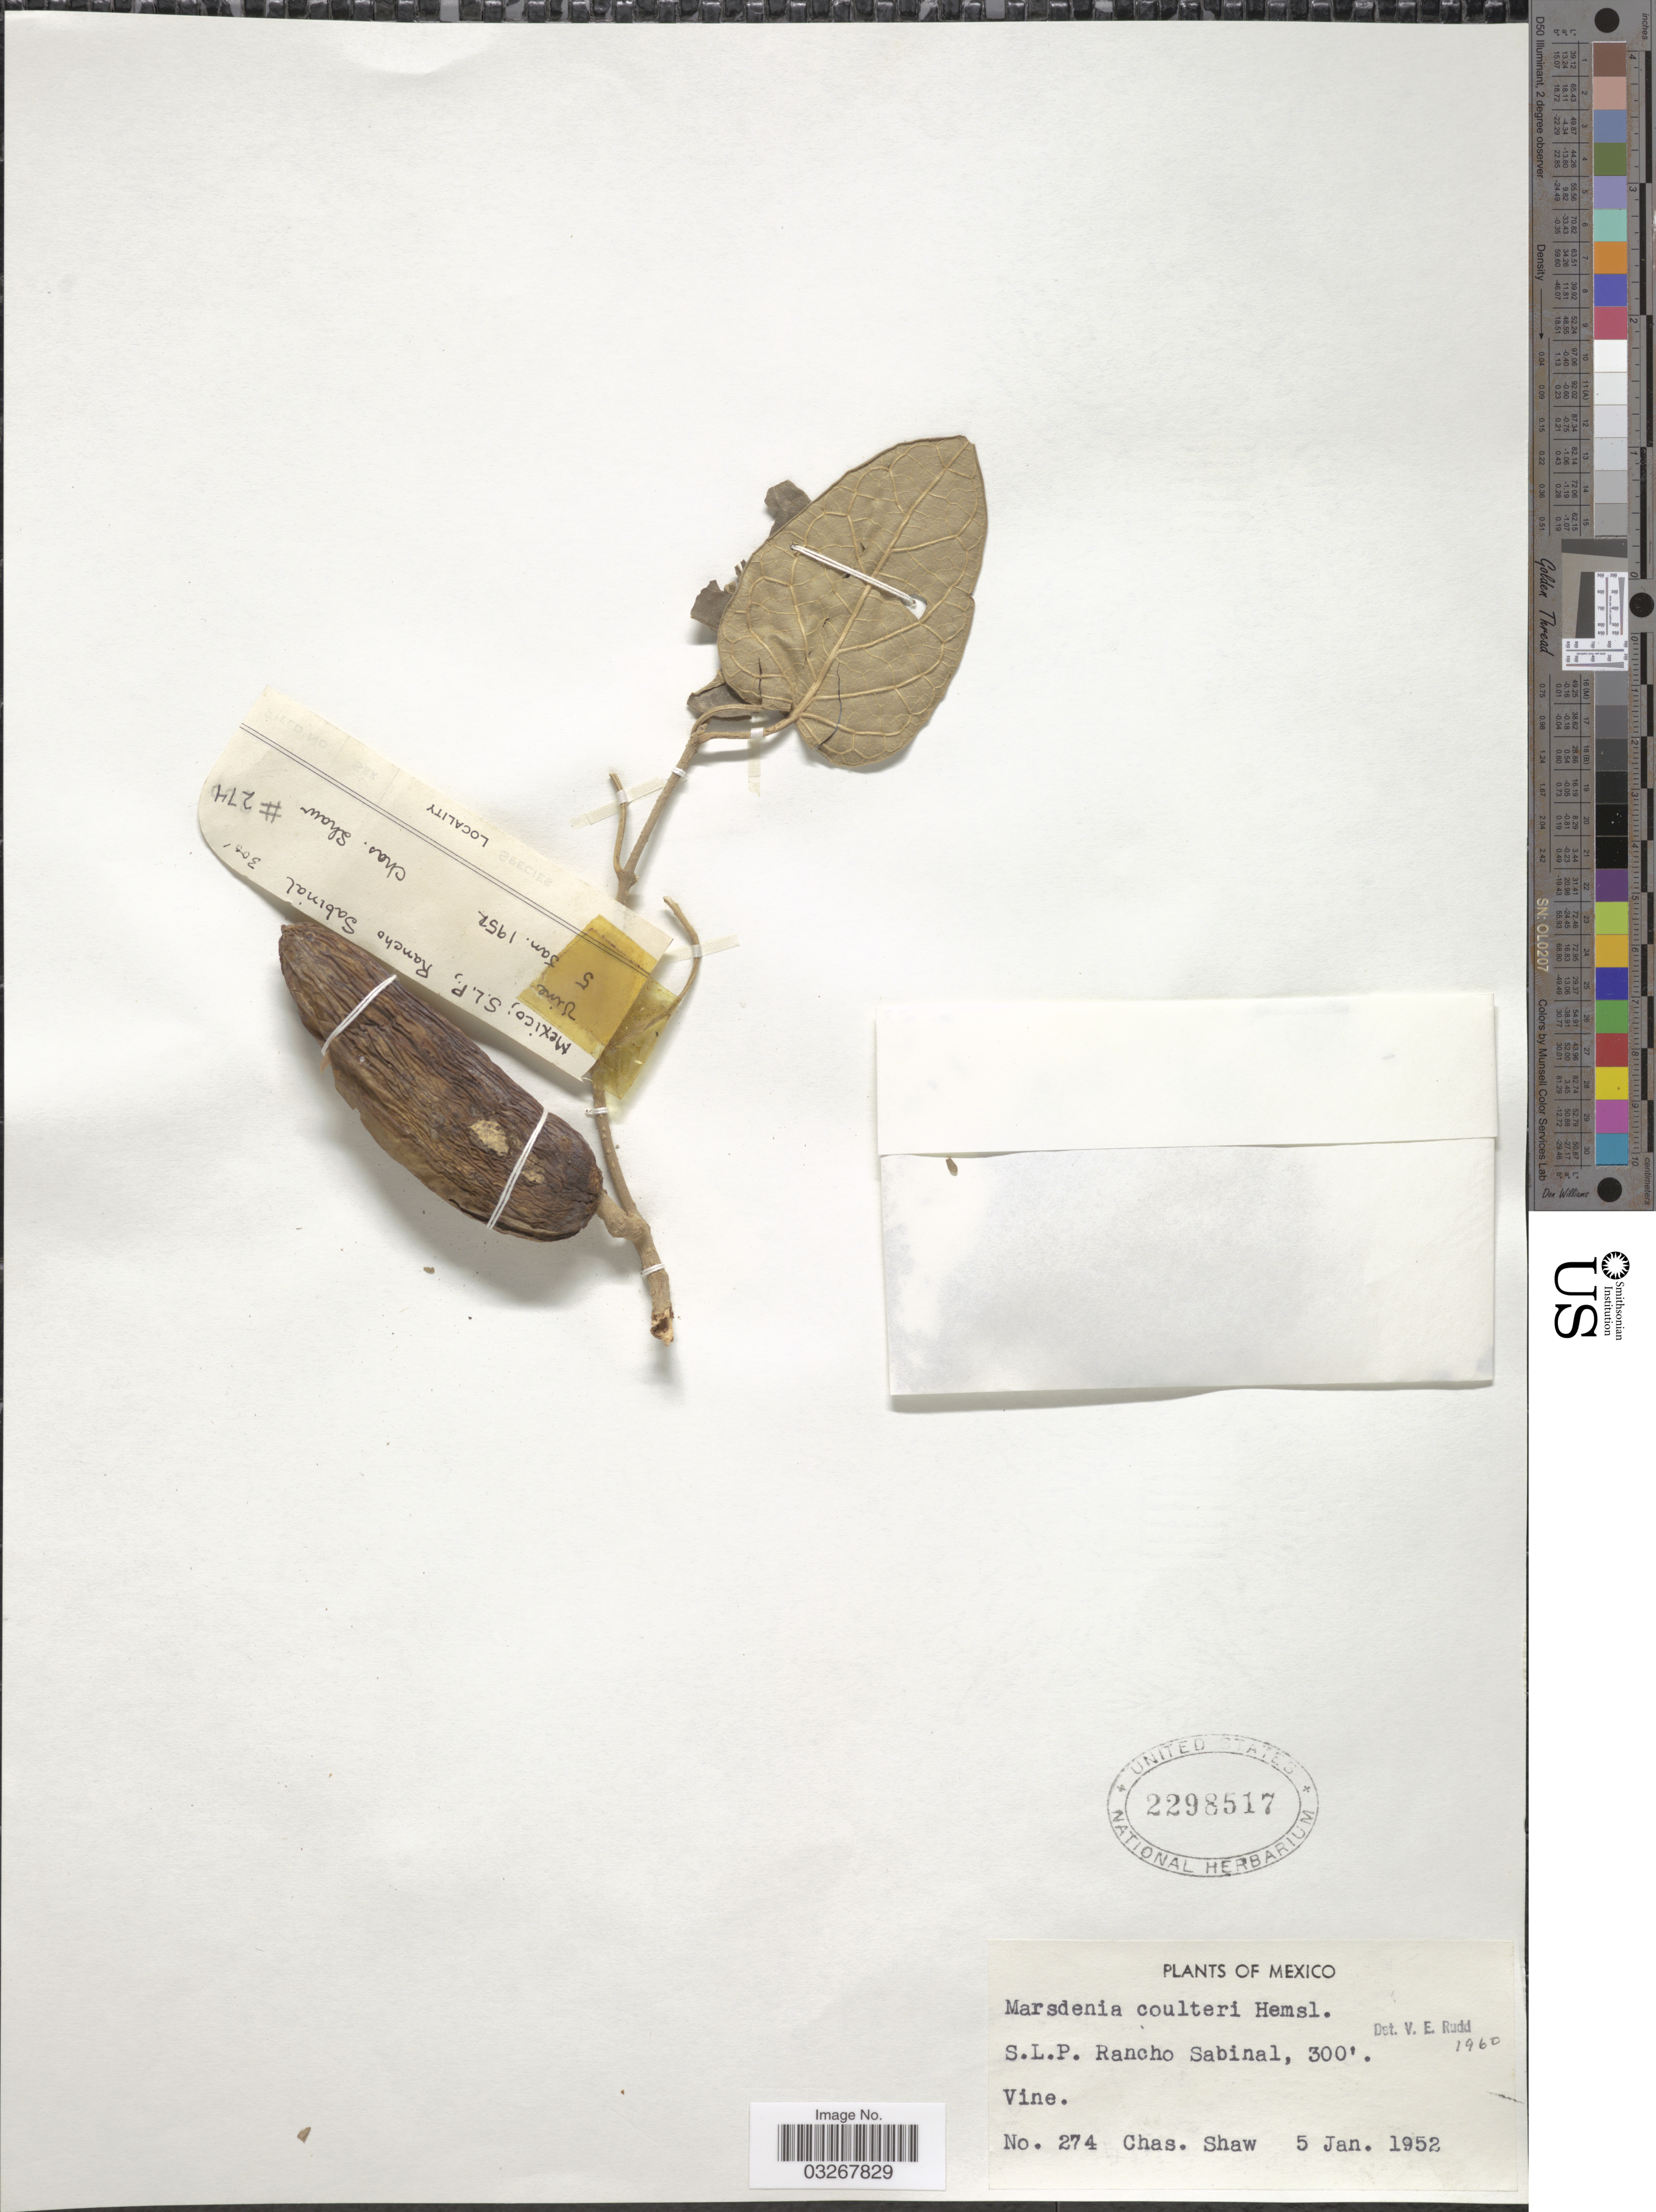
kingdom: Plantae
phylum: Tracheophyta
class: Magnoliopsida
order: Gentianales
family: Apocynaceae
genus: Marsdenia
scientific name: Marsdenia coulteri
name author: Hemsl.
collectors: C. H. Shaw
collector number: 274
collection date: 1952-01-05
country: Mexico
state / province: San Luis Potosí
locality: S.L.P. Rancho Sabinal.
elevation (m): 91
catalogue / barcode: US 2298517